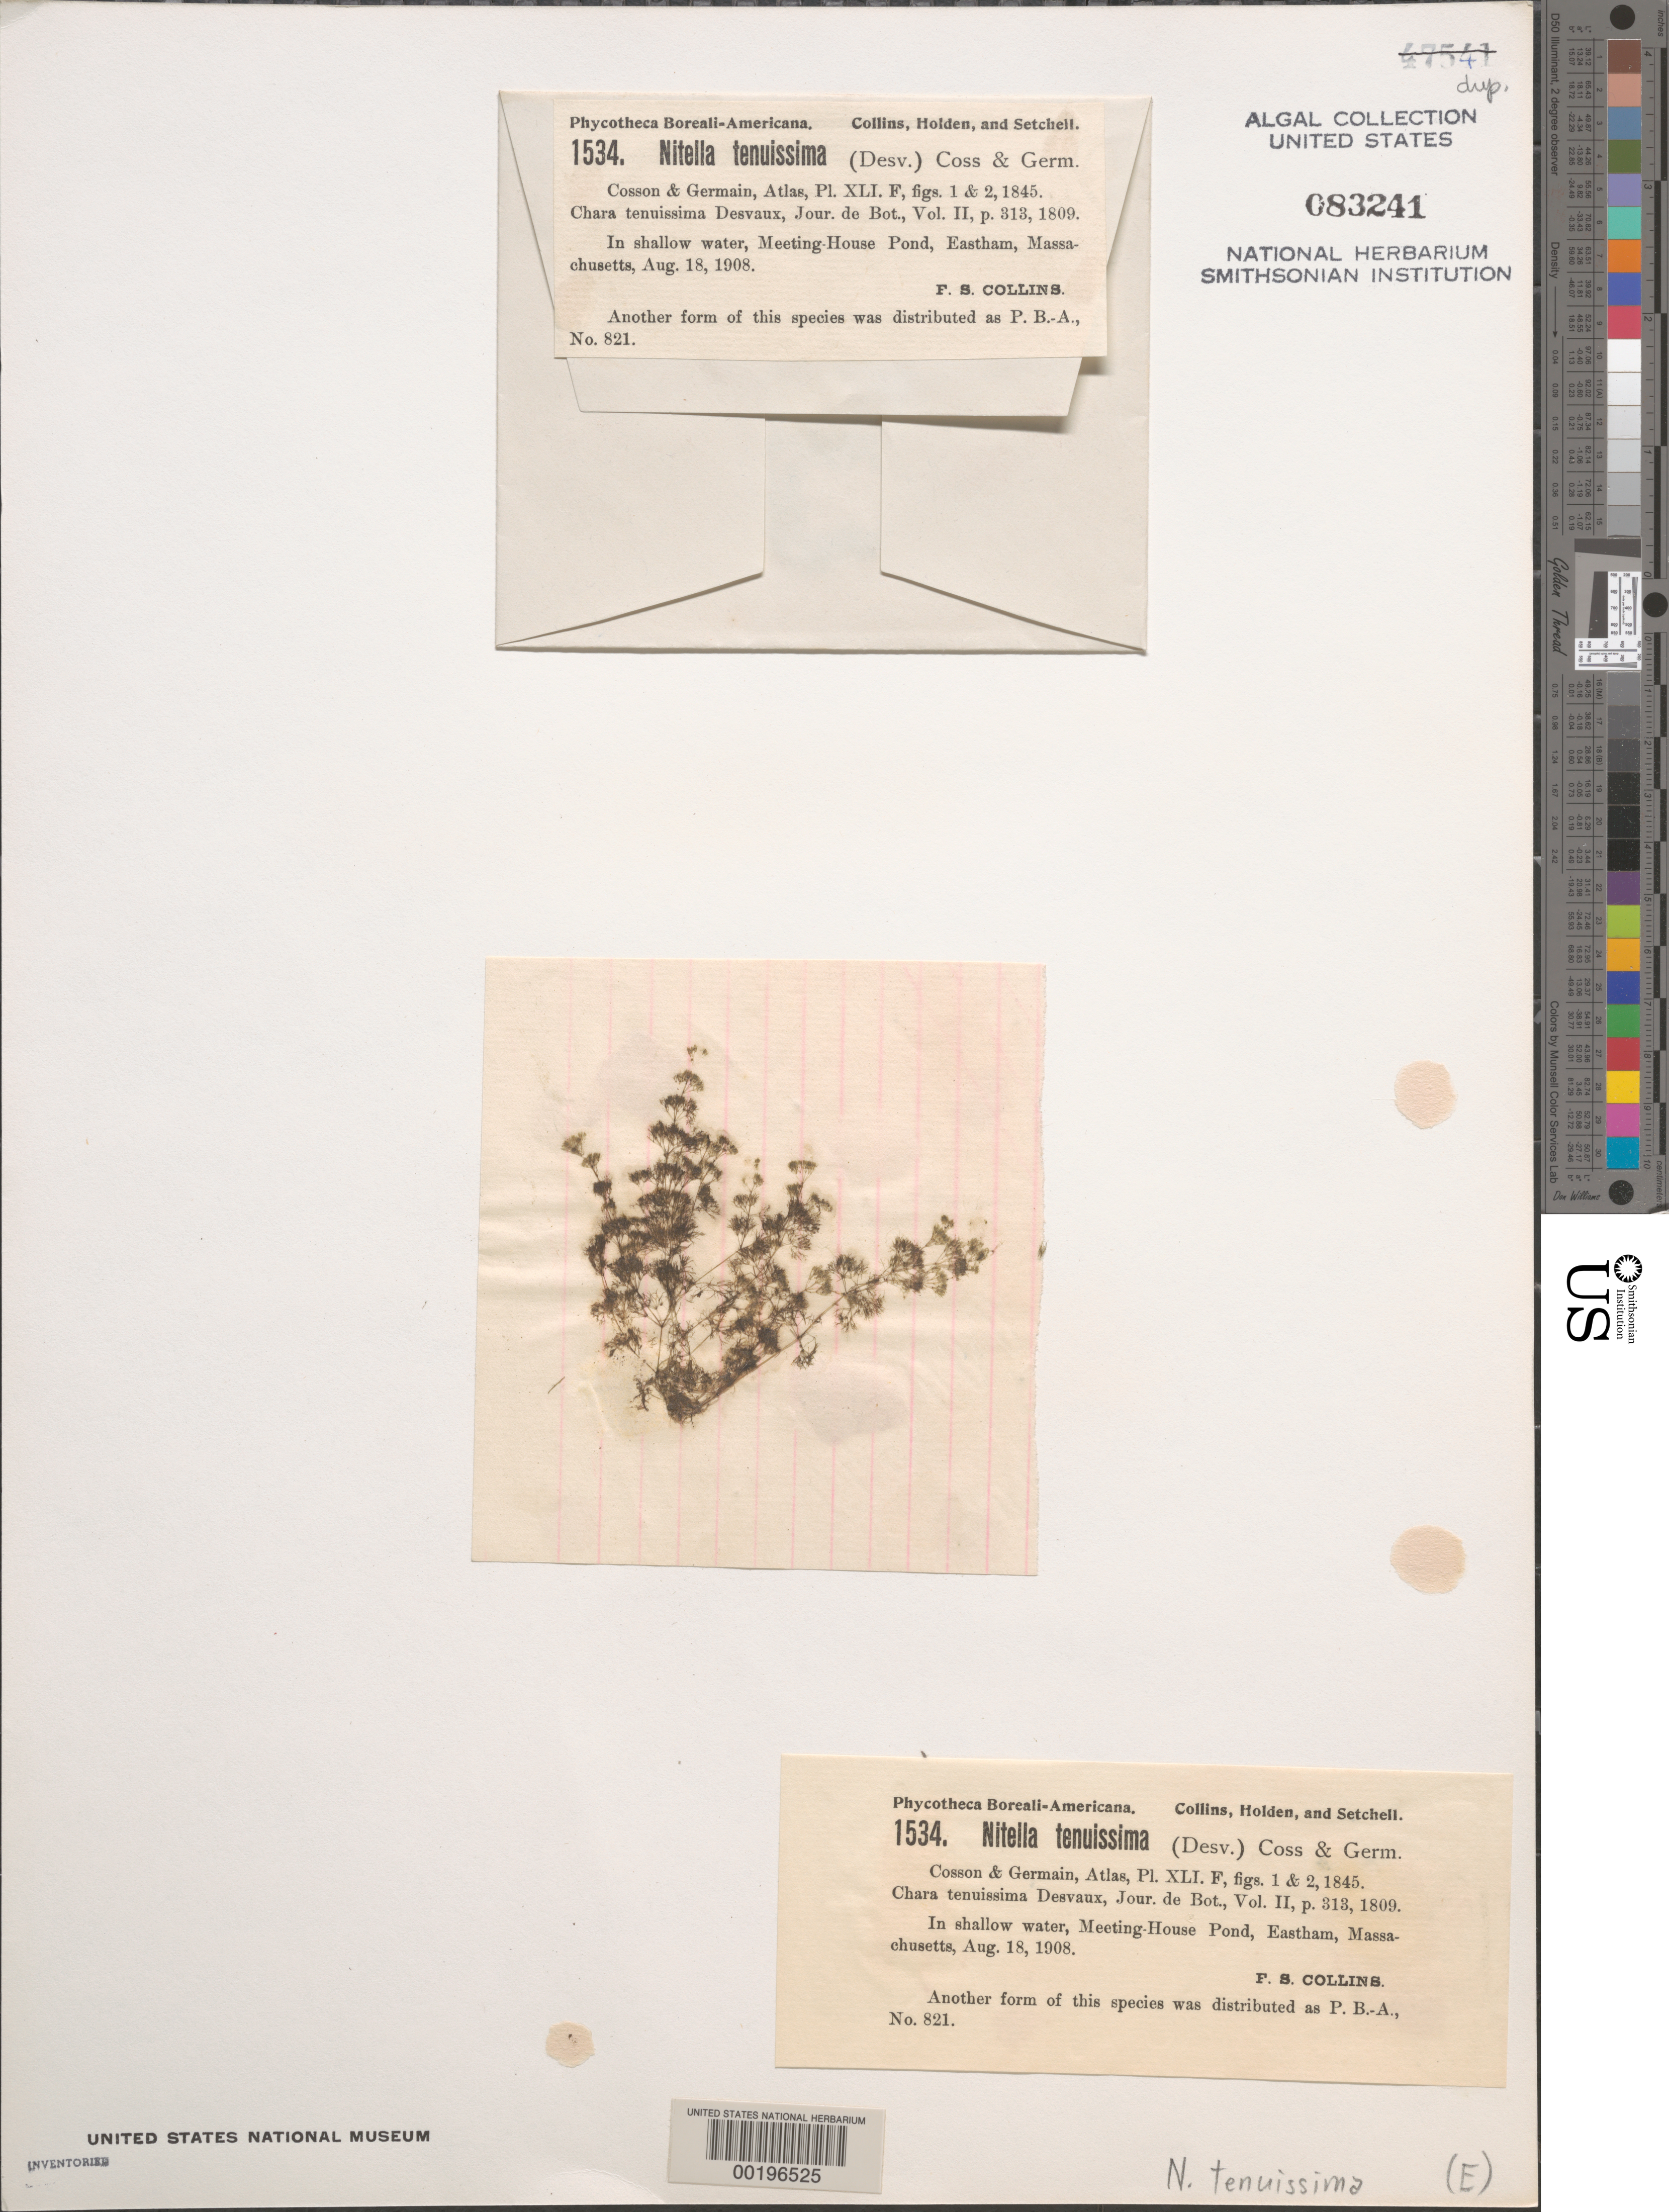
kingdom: Plantae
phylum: Charophyta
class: Charophyceae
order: Charales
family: Characeae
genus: Nitella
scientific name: Nitella tenuissima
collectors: F. Collins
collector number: PB-A 1534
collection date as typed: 18 Aug 1908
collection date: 1908-08-18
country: United States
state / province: Massachusetts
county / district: Barnstable County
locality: Eastham, Meeting House Pond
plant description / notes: Collins, Holden & Setchell, Phycotheca Boreali-Americana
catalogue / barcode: US 83241